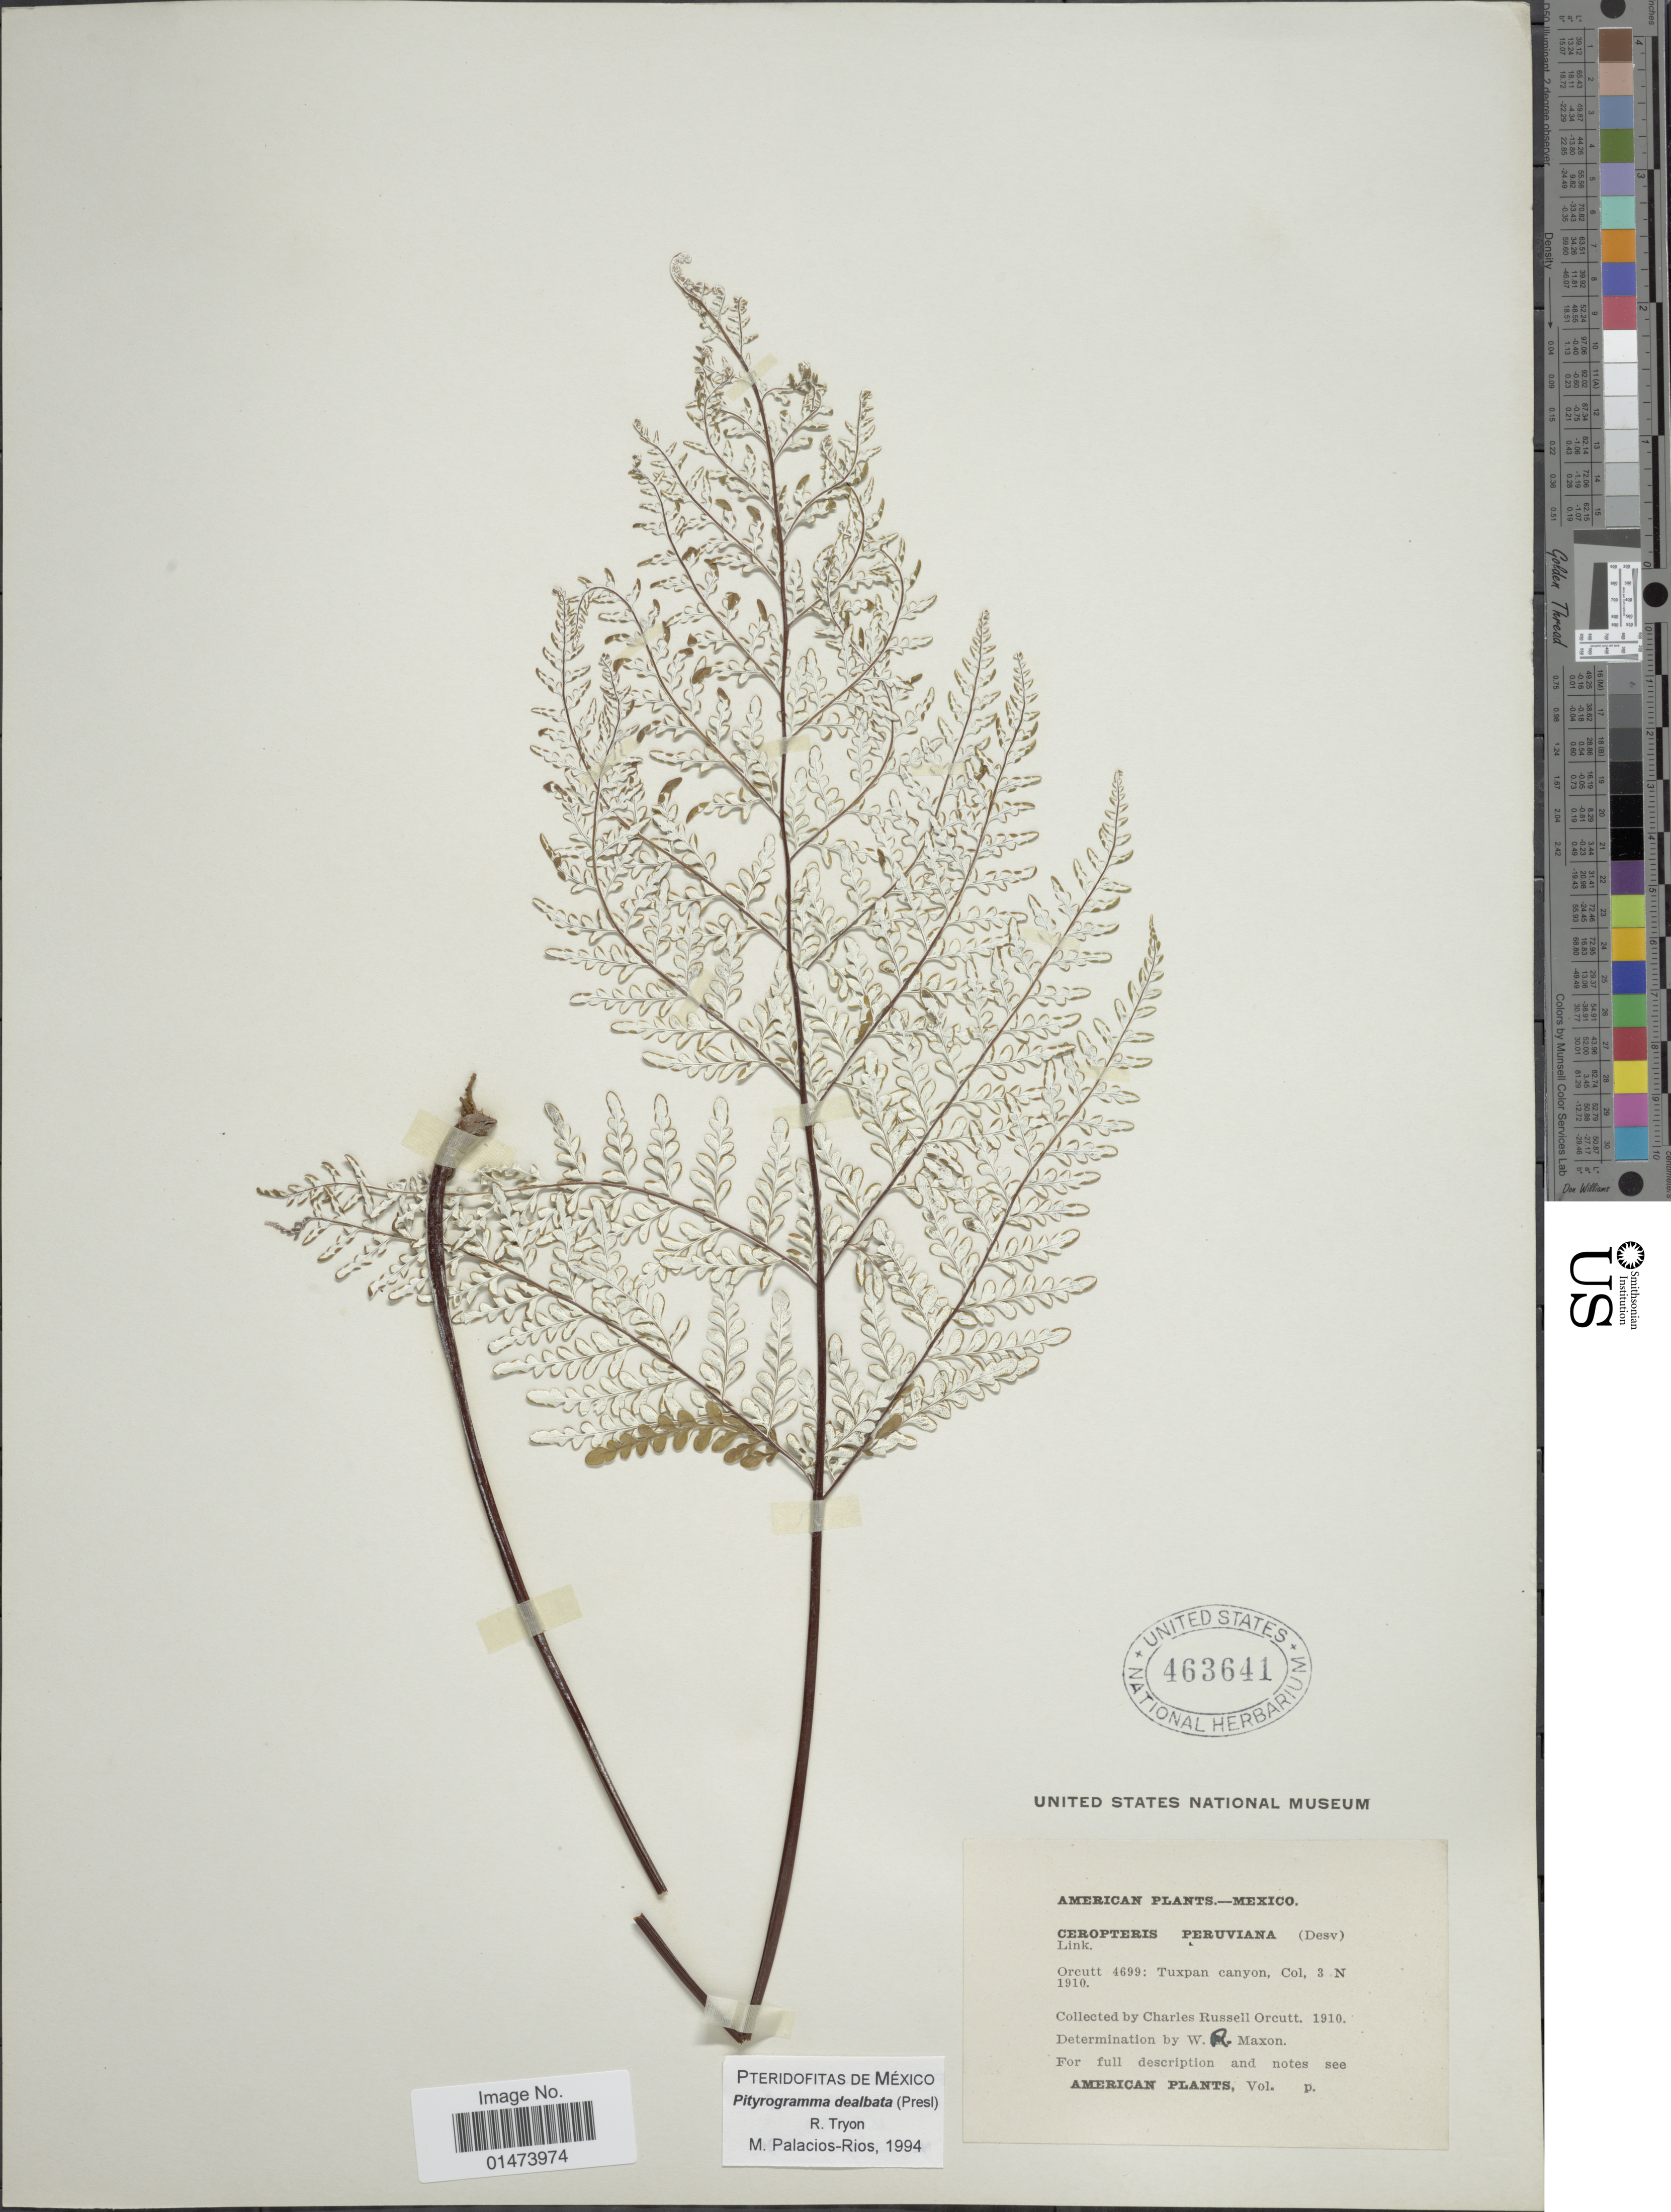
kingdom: Plantae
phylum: Tracheophyta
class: Polypodiopsida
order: Polypodiales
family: Pteridaceae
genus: Pityrogramma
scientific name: Pityrogramma dealbata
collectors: C. R. Orcutt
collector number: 4699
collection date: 1910-11-03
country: Mexico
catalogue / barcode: US 463641